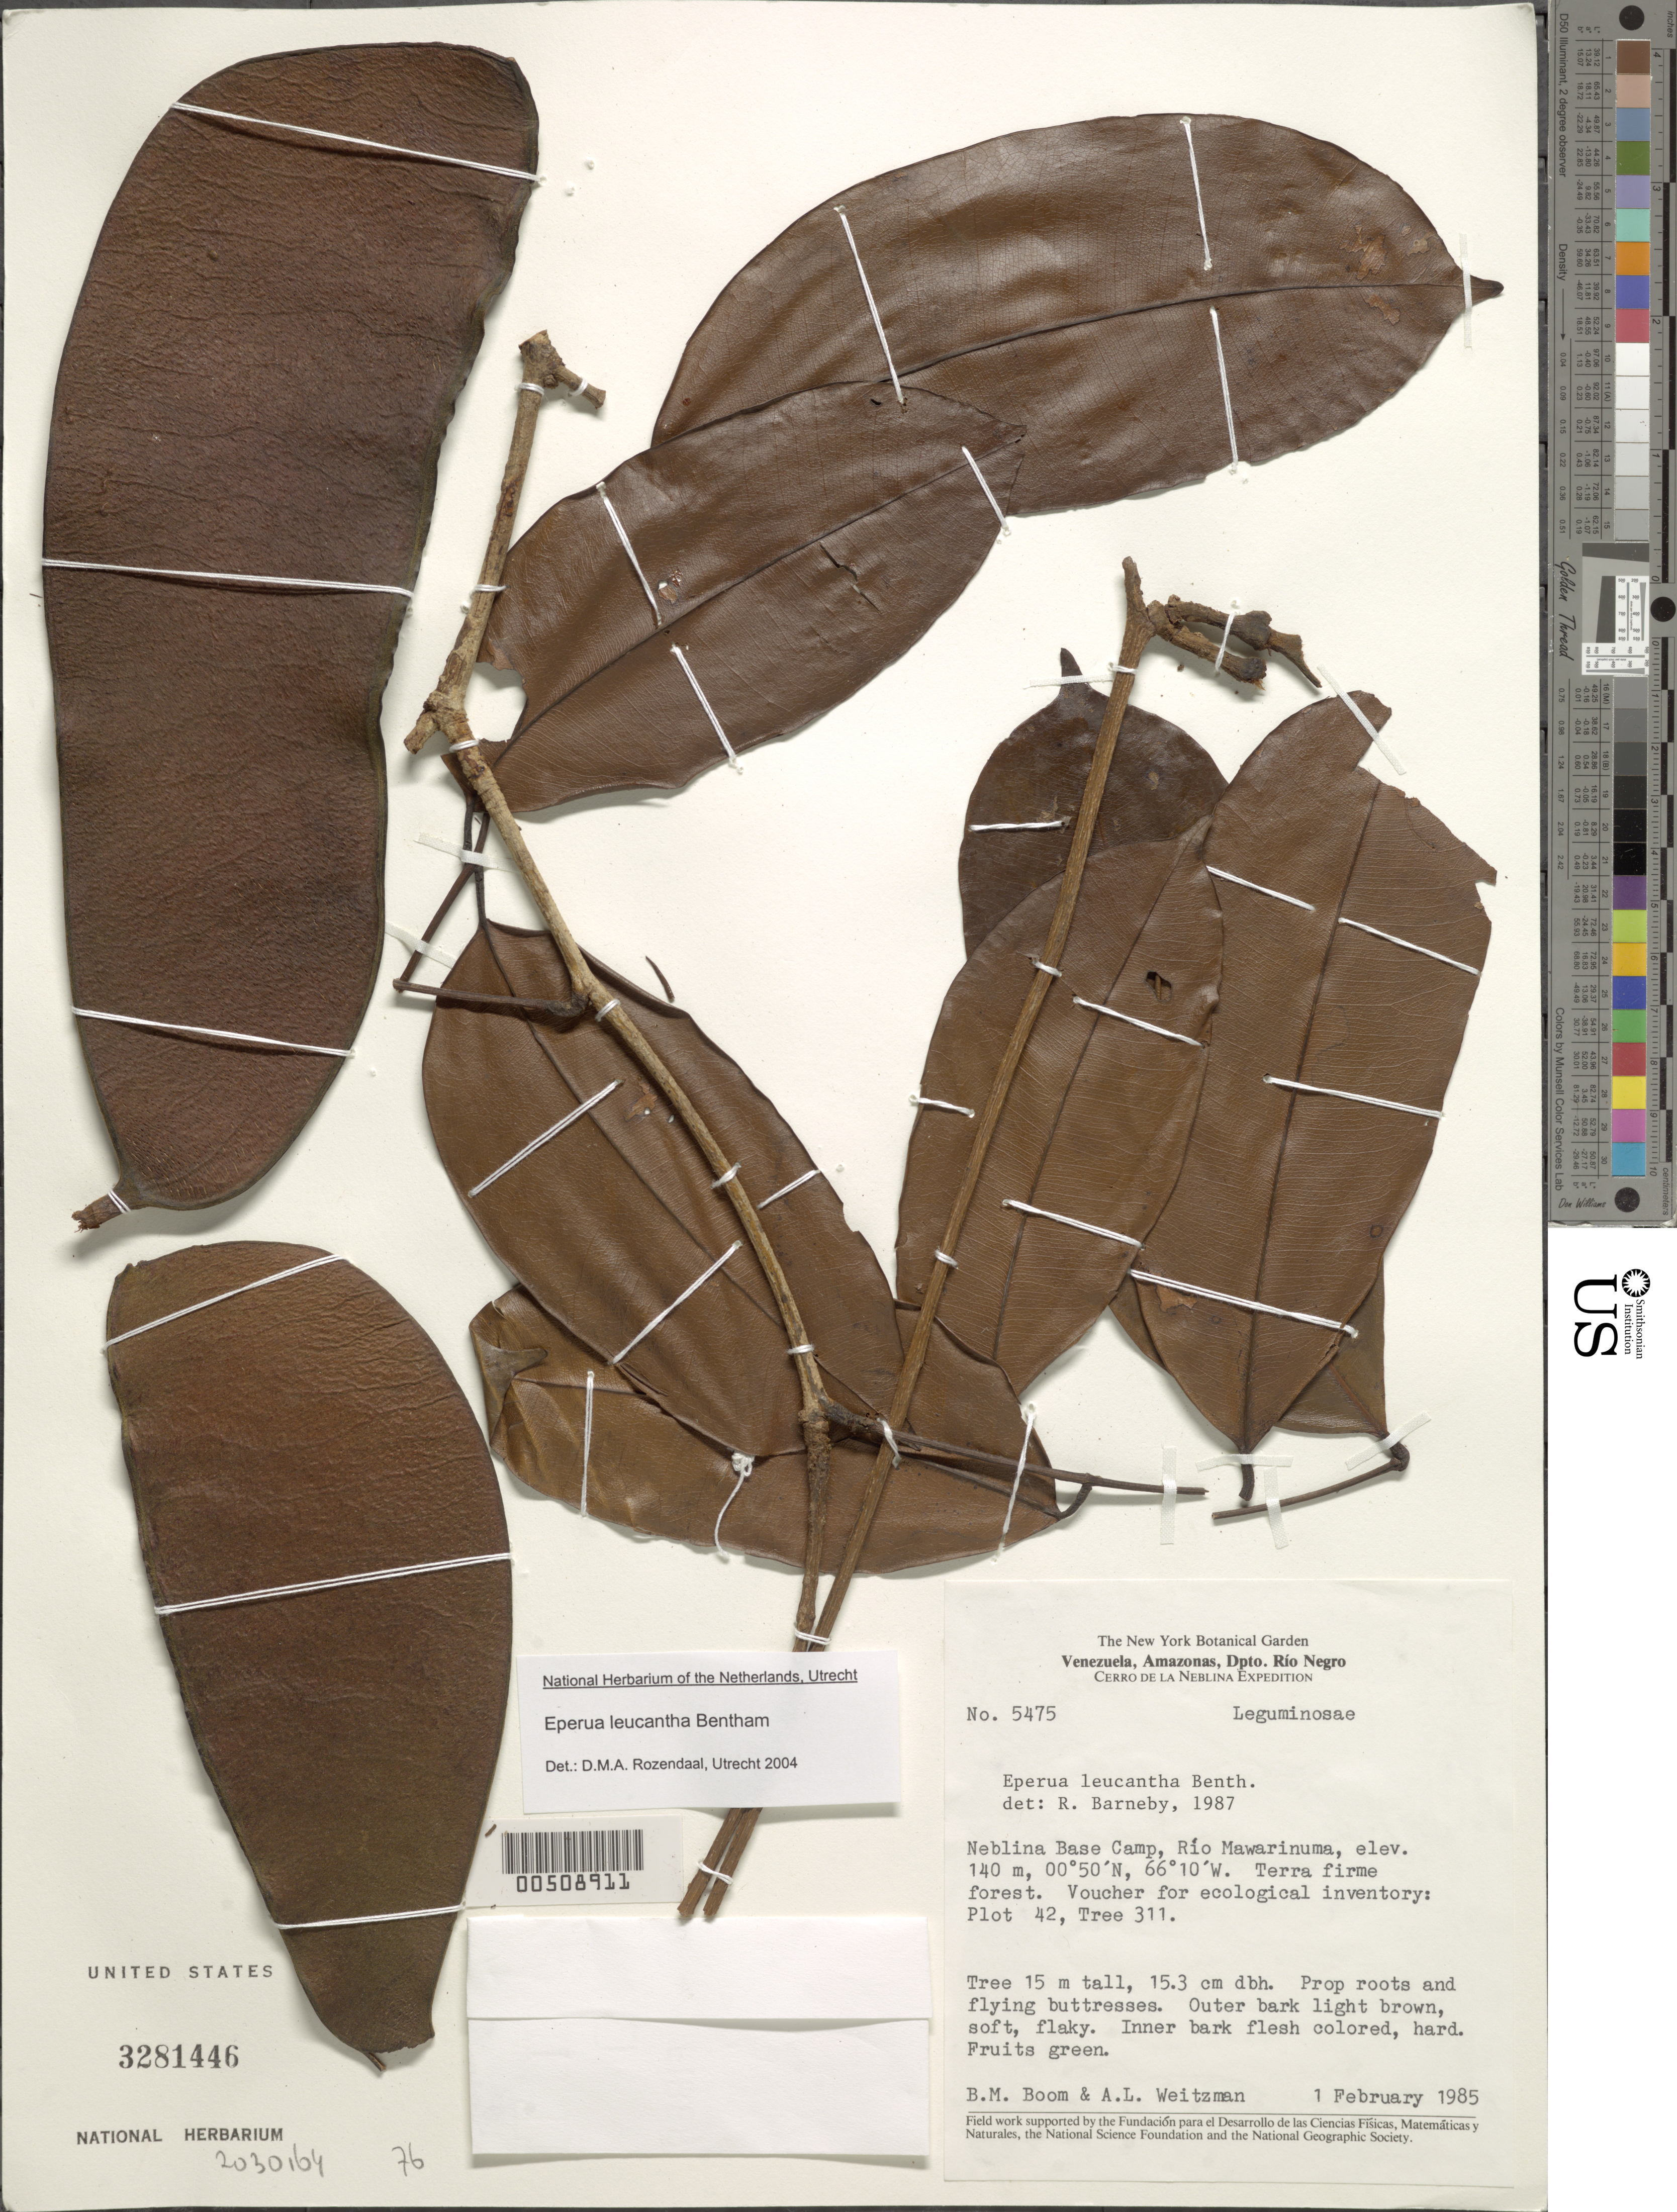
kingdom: Plantae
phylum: Tracheophyta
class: Magnoliopsida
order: Fabales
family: Fabaceae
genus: Eperua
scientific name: Eperua leucantha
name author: Benth.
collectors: B. M. Boom & A. L. Weitzman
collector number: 5475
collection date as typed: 01 Feb 1985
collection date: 1985-02-01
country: Venezuela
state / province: Amazonas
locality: Neblina base camp, rio mawarinuma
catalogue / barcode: US 3281446